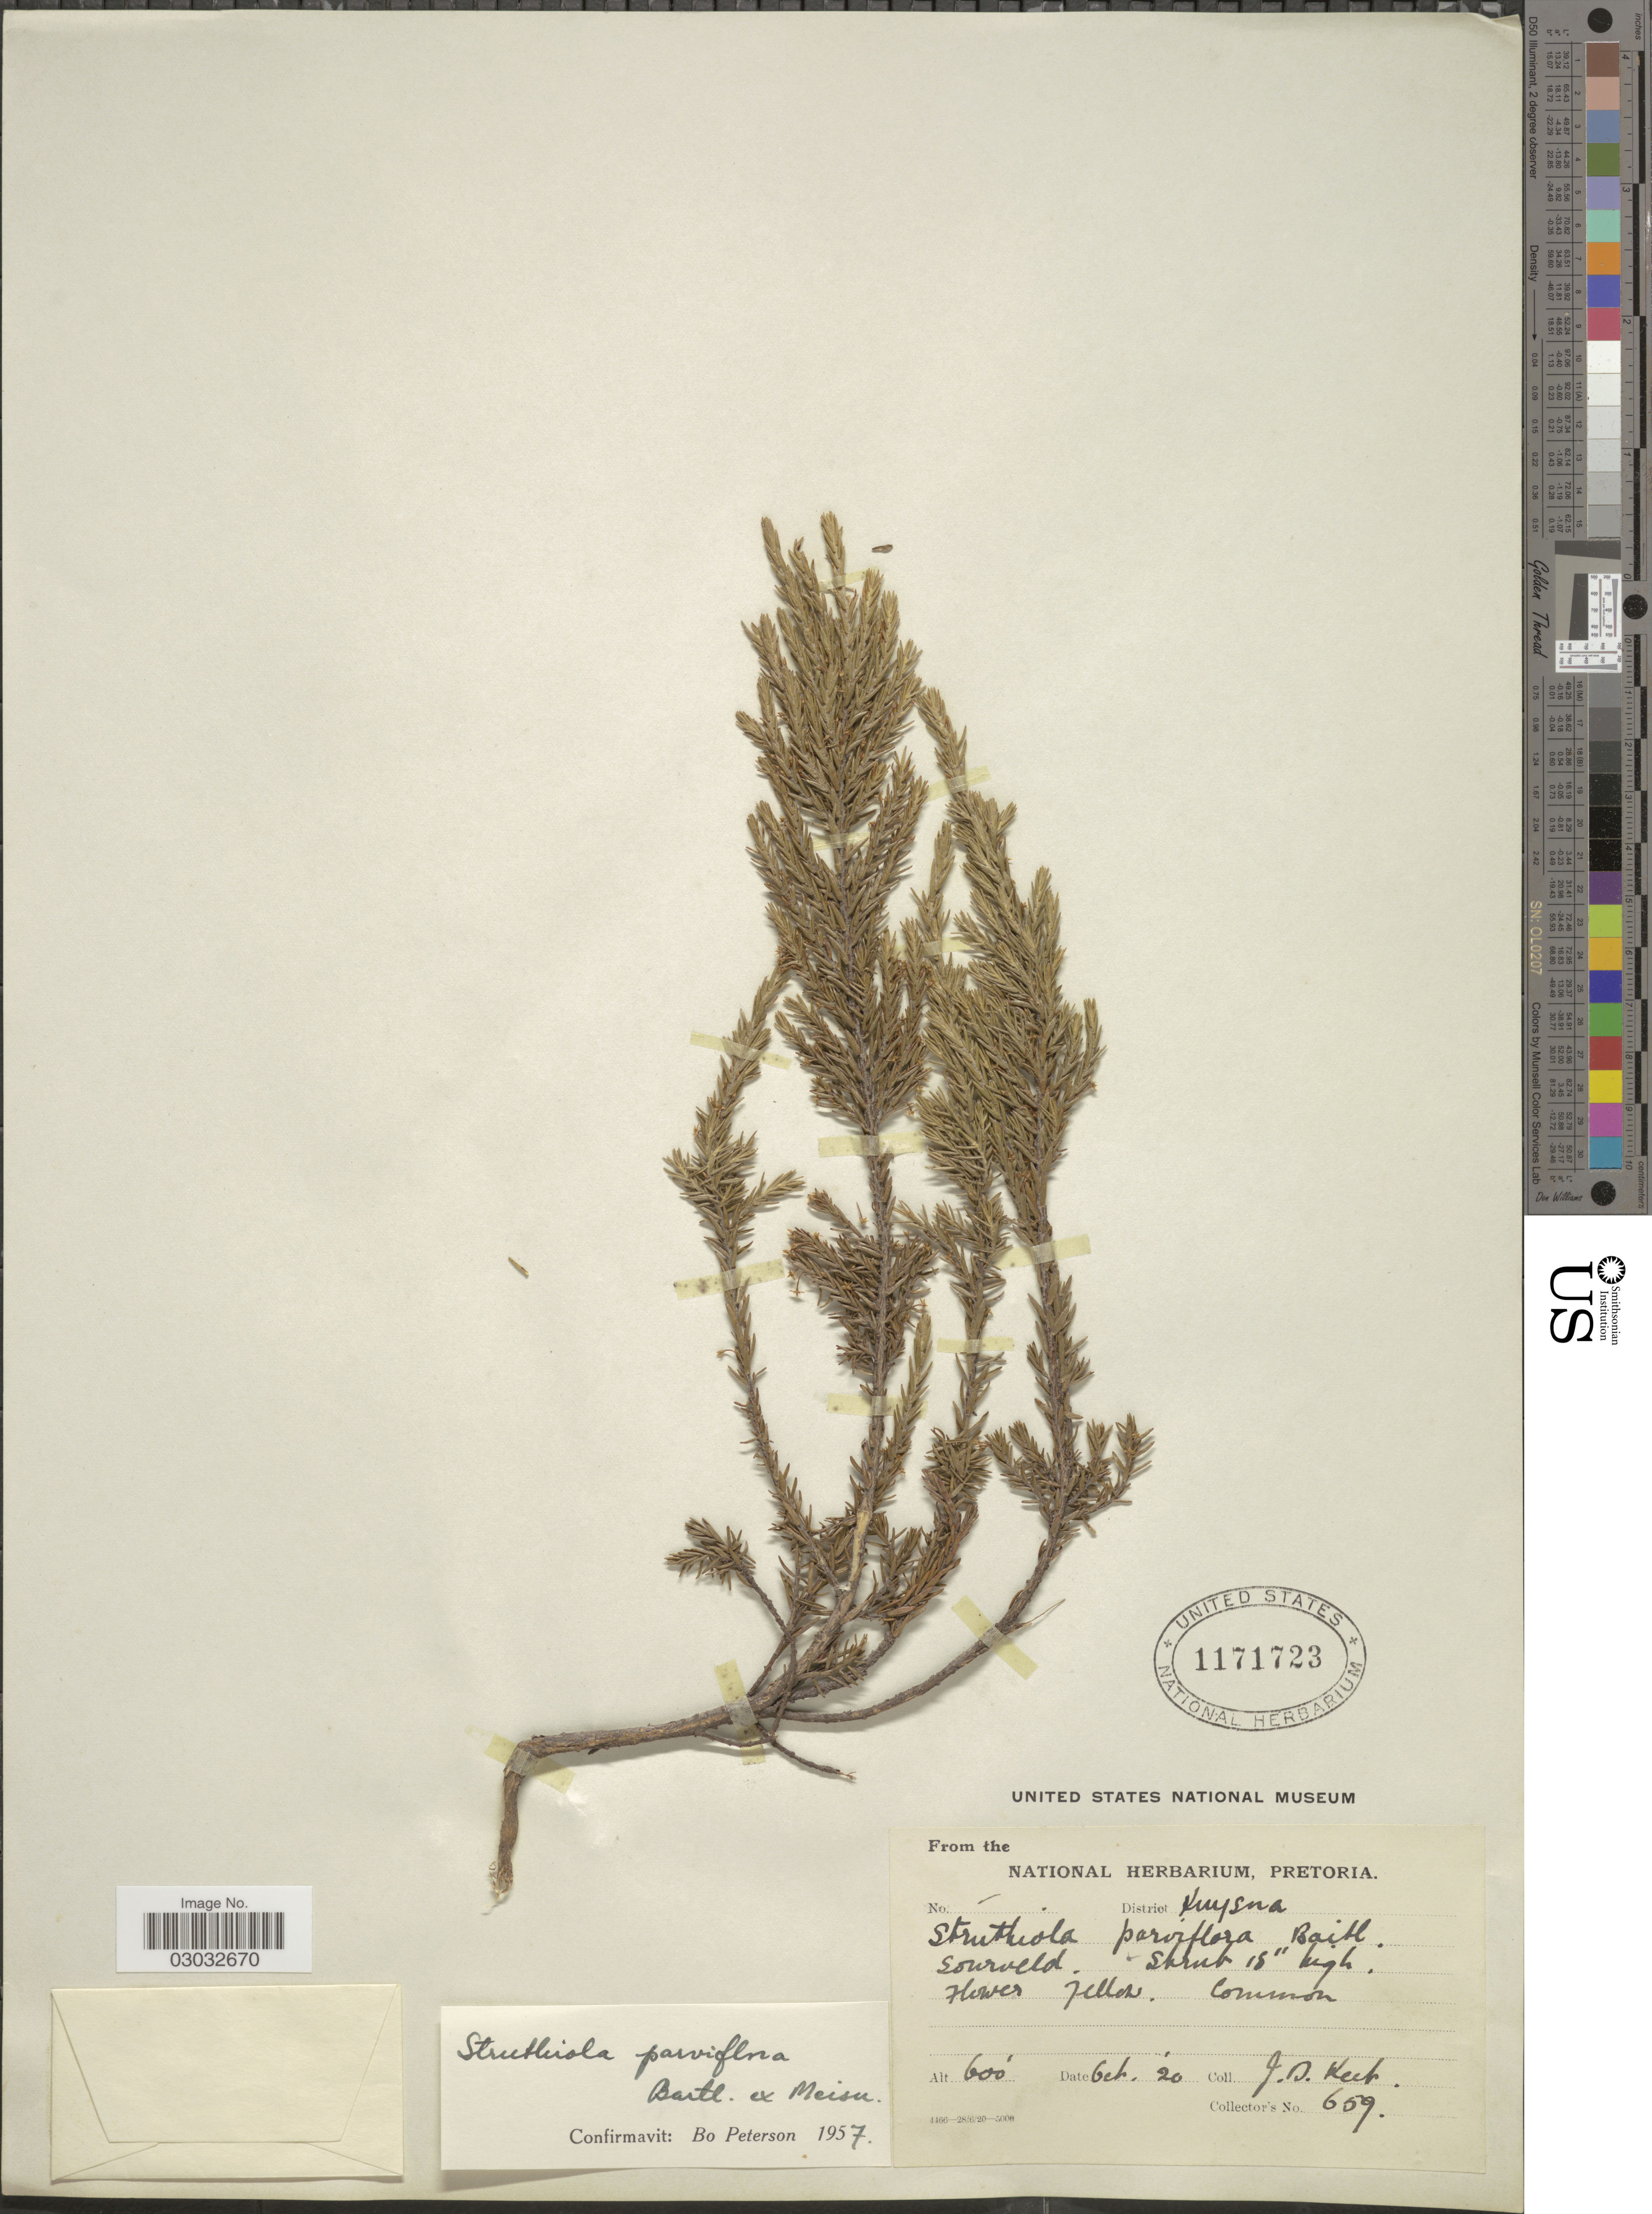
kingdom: Plantae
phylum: Tracheophyta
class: Magnoliopsida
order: Malvales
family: Thymelaeaceae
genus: Struthiola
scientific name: Struthiola parviflora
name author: Bartl. ex Meisn.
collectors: J. Keet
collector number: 659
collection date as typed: Transcribed d/m/y: /10/20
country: South Africa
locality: District Knysna. Sourveld.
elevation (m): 183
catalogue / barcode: US 1171723